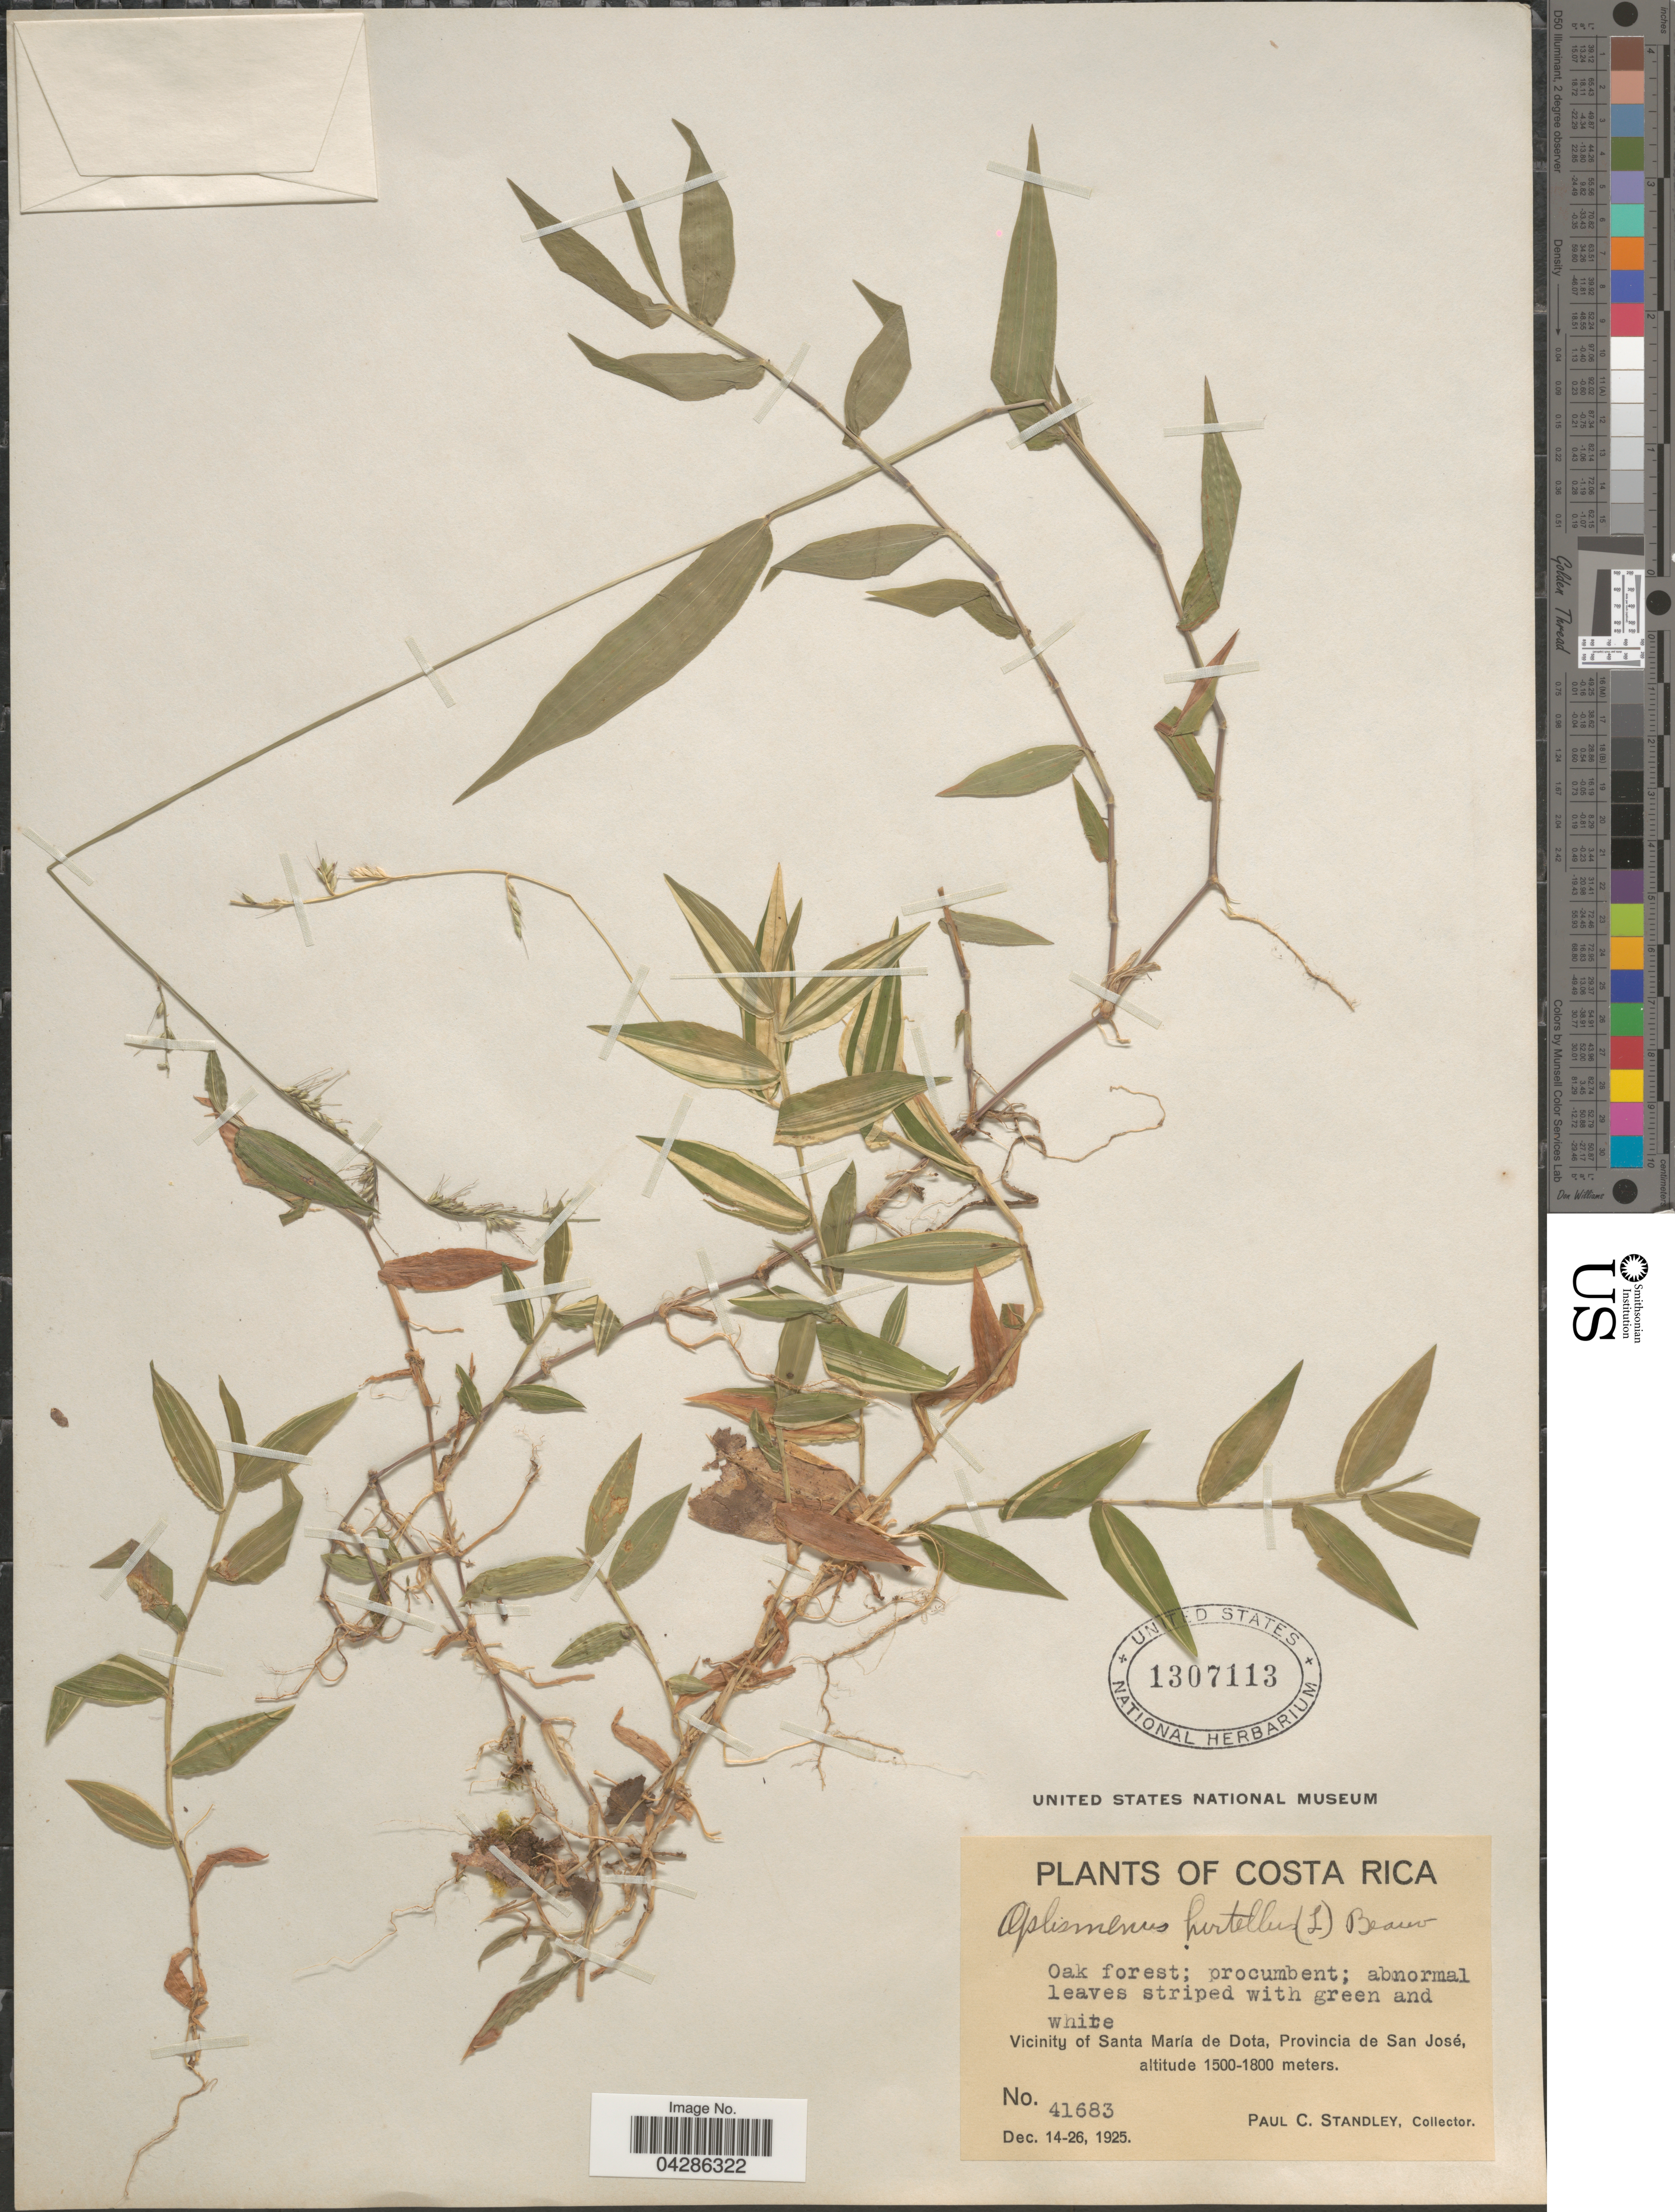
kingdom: Plantae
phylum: Tracheophyta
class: Liliopsida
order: Poales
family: Poaceae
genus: Oplismenus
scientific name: Oplismenus hirtellus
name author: (L.) P. Beauv.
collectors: P. C. Standley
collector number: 41683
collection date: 1925-12-14/1925-12-26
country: Costa Rica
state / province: San José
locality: Oak forest. Vicinity of Santa María de Dota.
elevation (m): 1500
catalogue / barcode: US 1307113